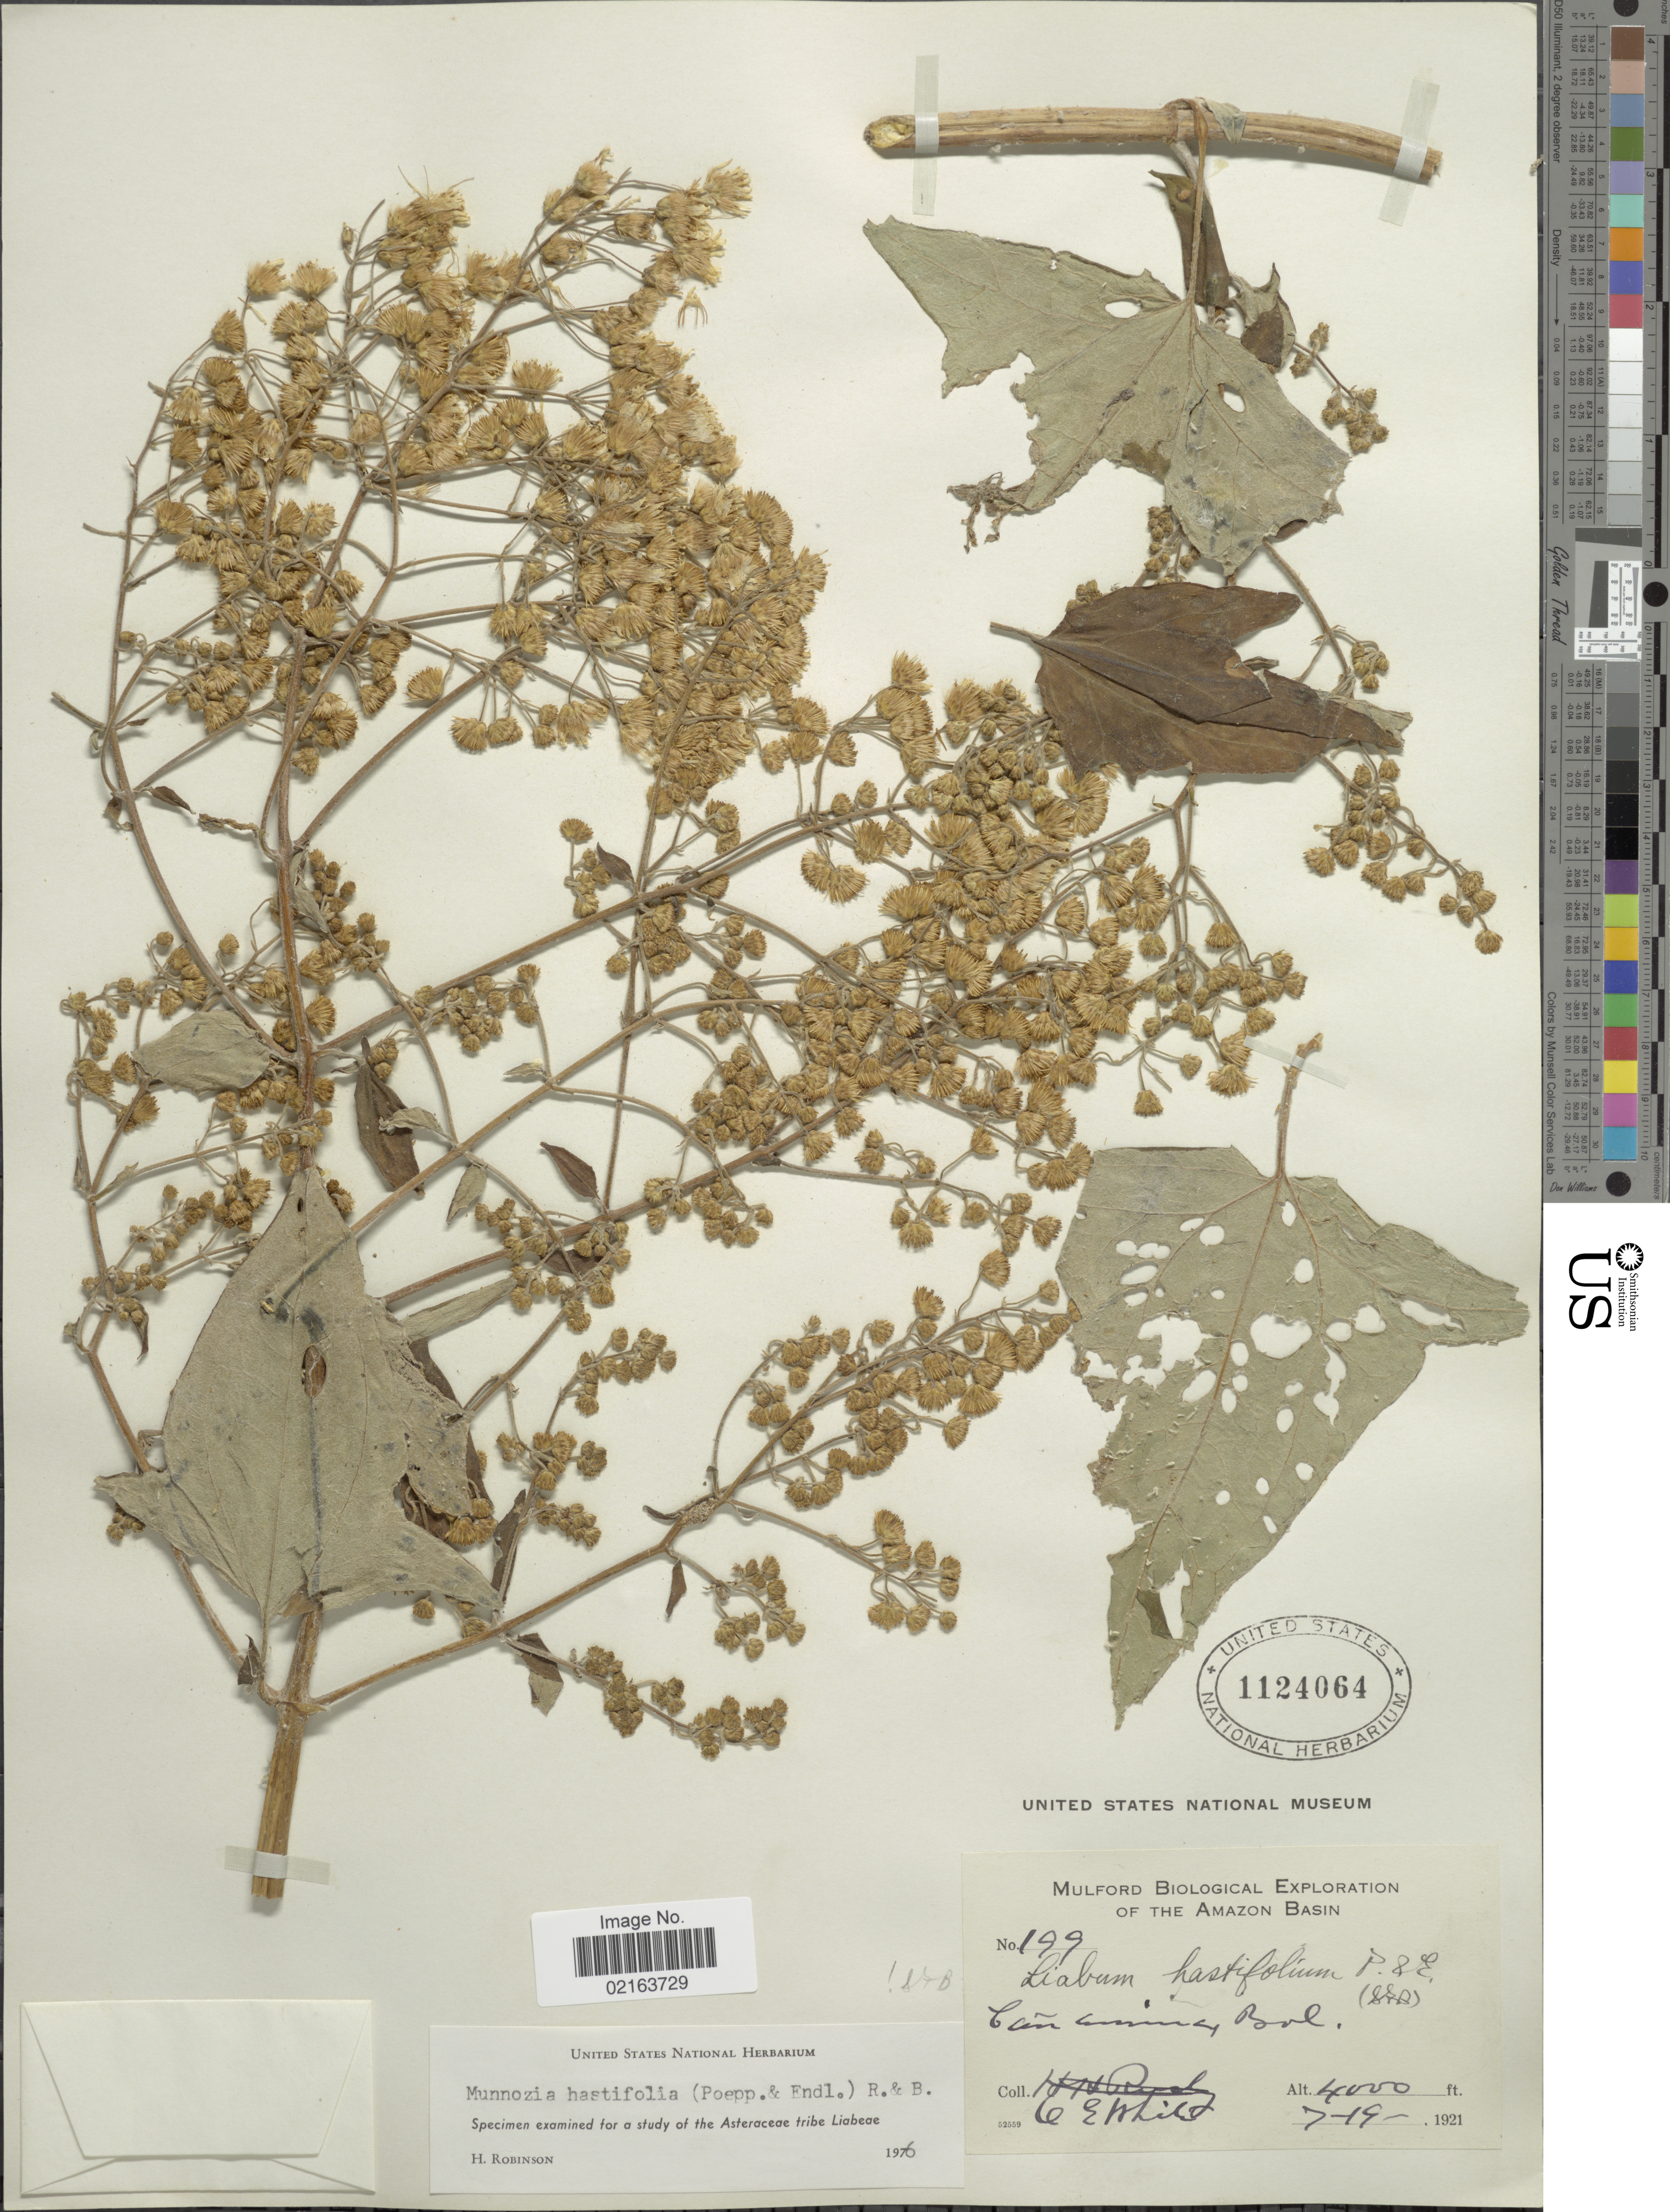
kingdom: Plantae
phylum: Tracheophyta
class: Magnoliopsida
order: Asterales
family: Asteraceae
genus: Munnozia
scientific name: Munnozia hastifolia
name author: (Poepp.) H. Rob. & Brettell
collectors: O. E. White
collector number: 199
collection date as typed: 7-19-1921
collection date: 1921-07-19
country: Bolivia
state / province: La Paz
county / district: Inquisivi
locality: Cañamina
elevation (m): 1219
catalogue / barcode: US 1124064